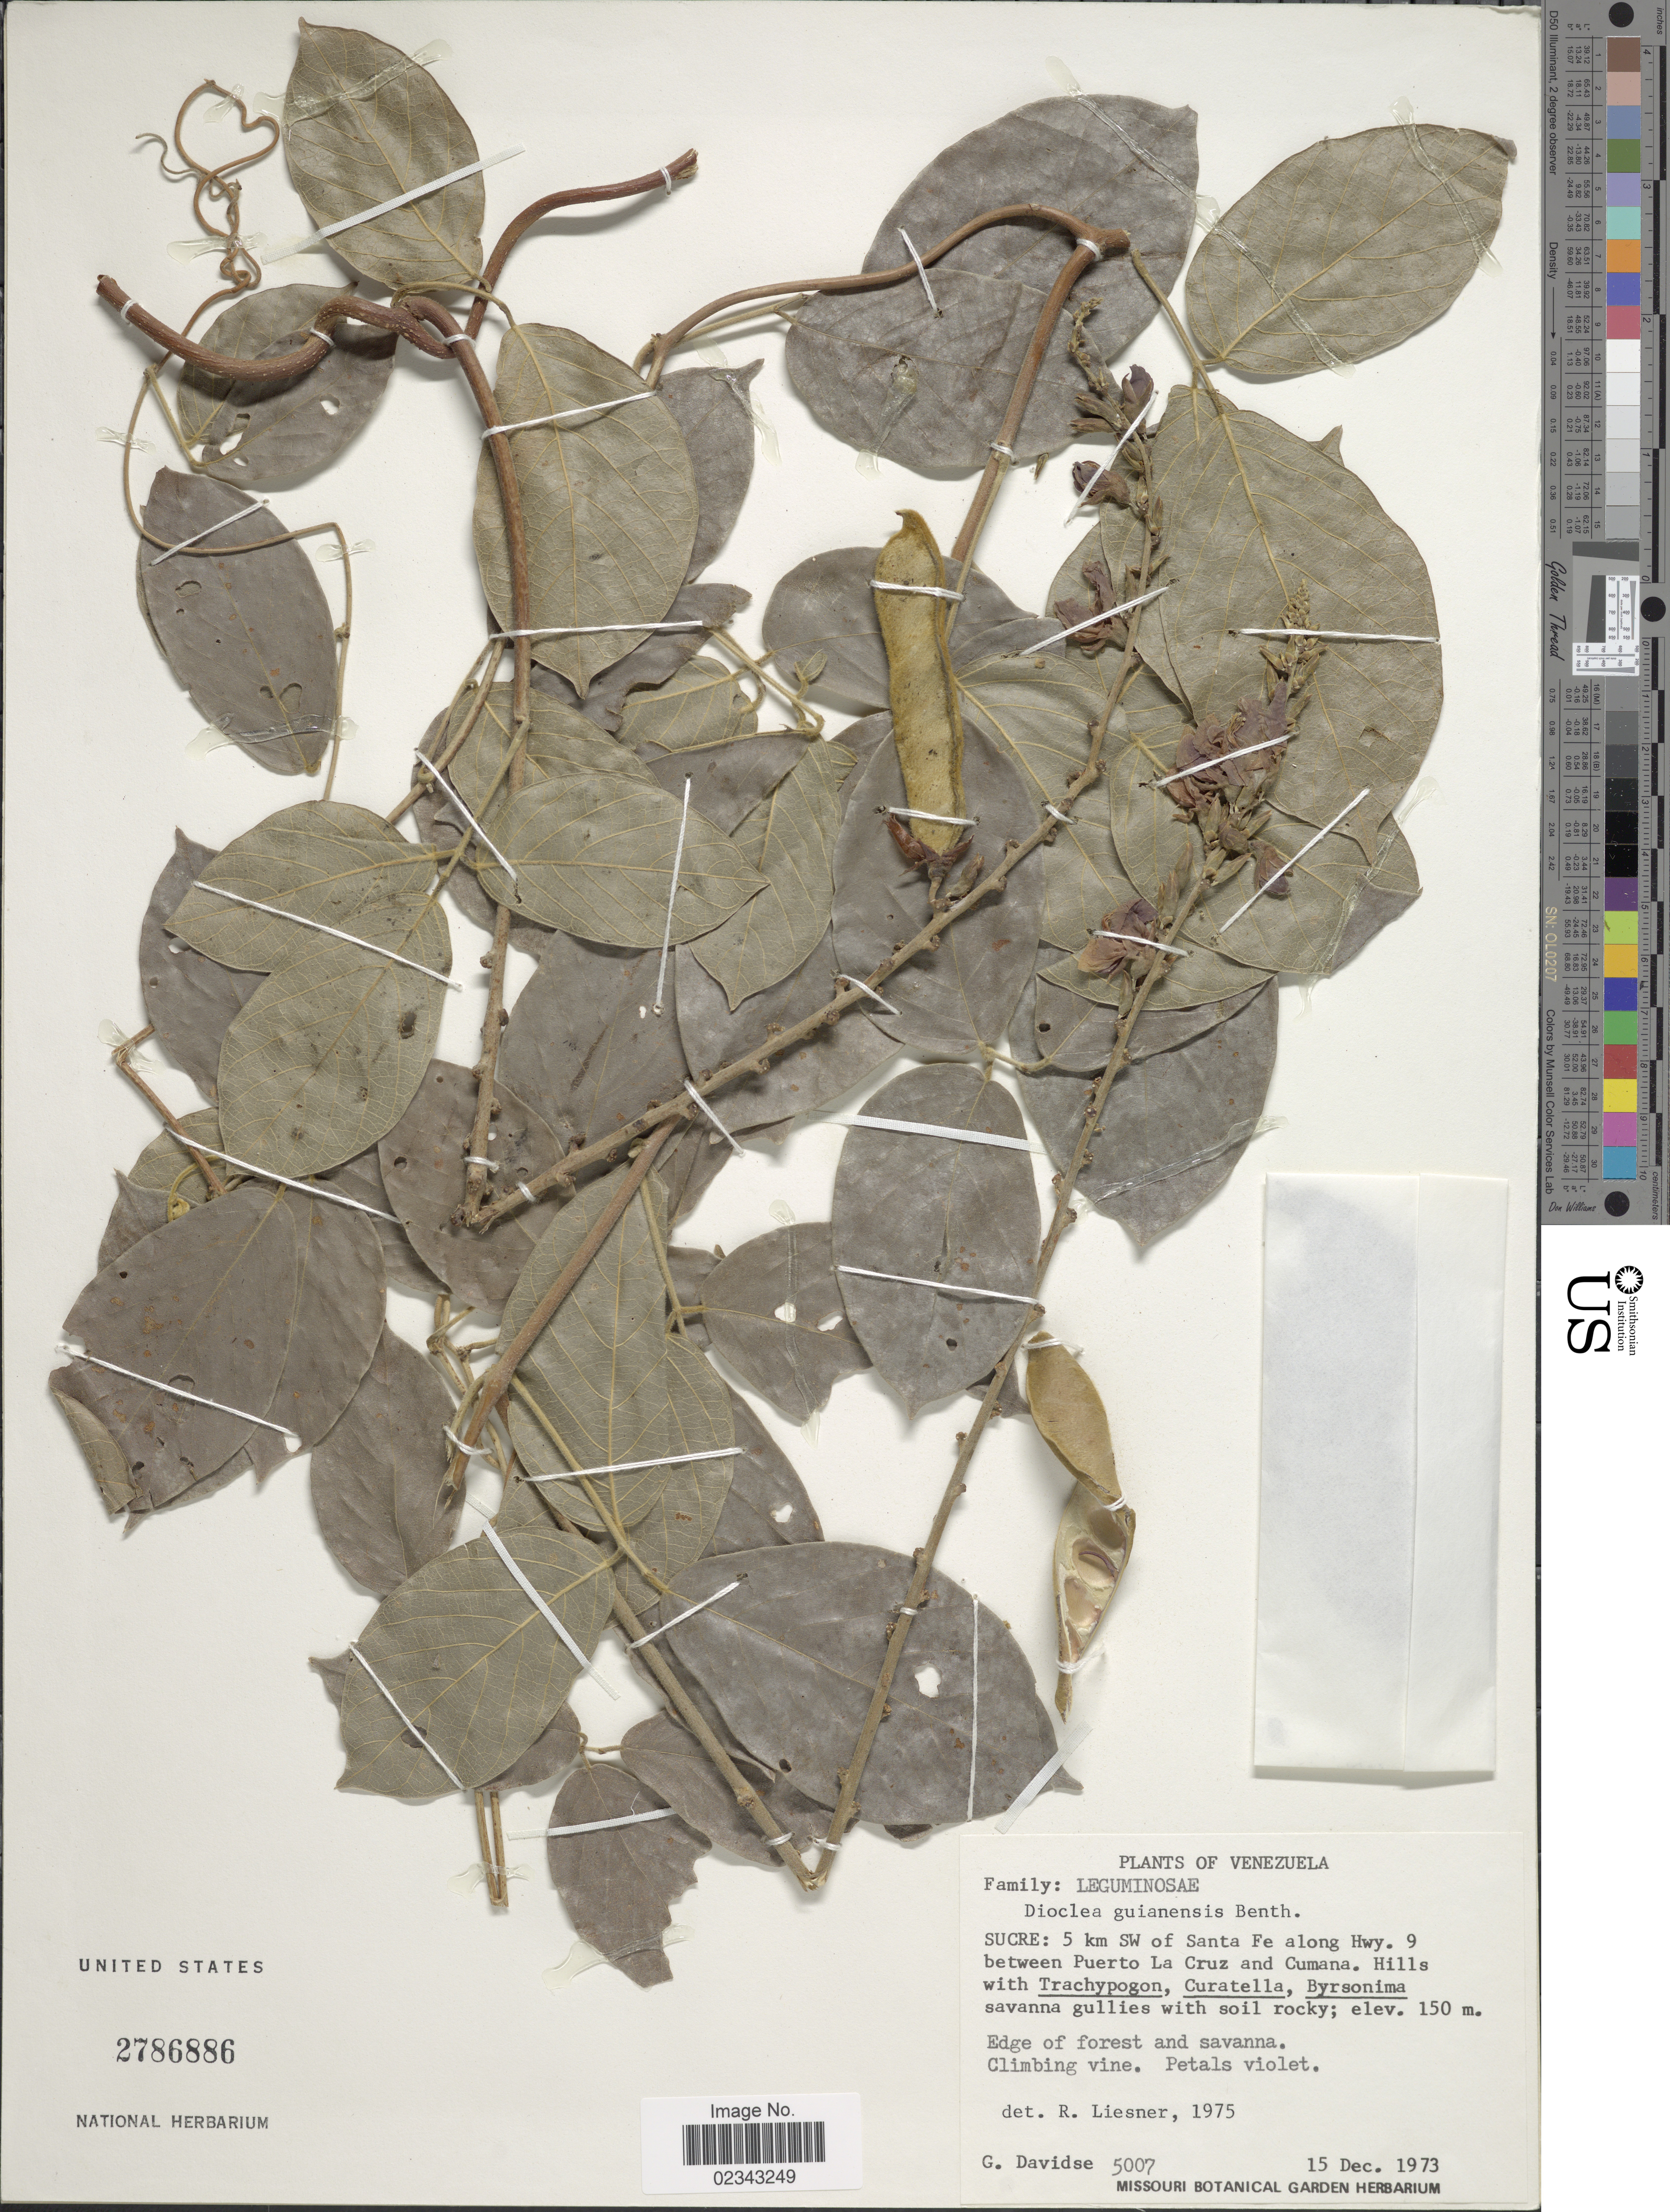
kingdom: Plantae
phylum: Tracheophyta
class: Magnoliopsida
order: Fabales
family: Fabaceae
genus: Dioclea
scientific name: Dioclea guianensis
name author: Benth.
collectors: G. Davidse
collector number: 5007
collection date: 1973-12-15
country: Venezuela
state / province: Sucre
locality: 5 km SW of Santa Fe along Hwy. 9 between Puerto La Cruz and Cumana, Hills, savanna gullies with soil rocky, Edge of forest and savanna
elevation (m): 150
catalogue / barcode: US 2786886